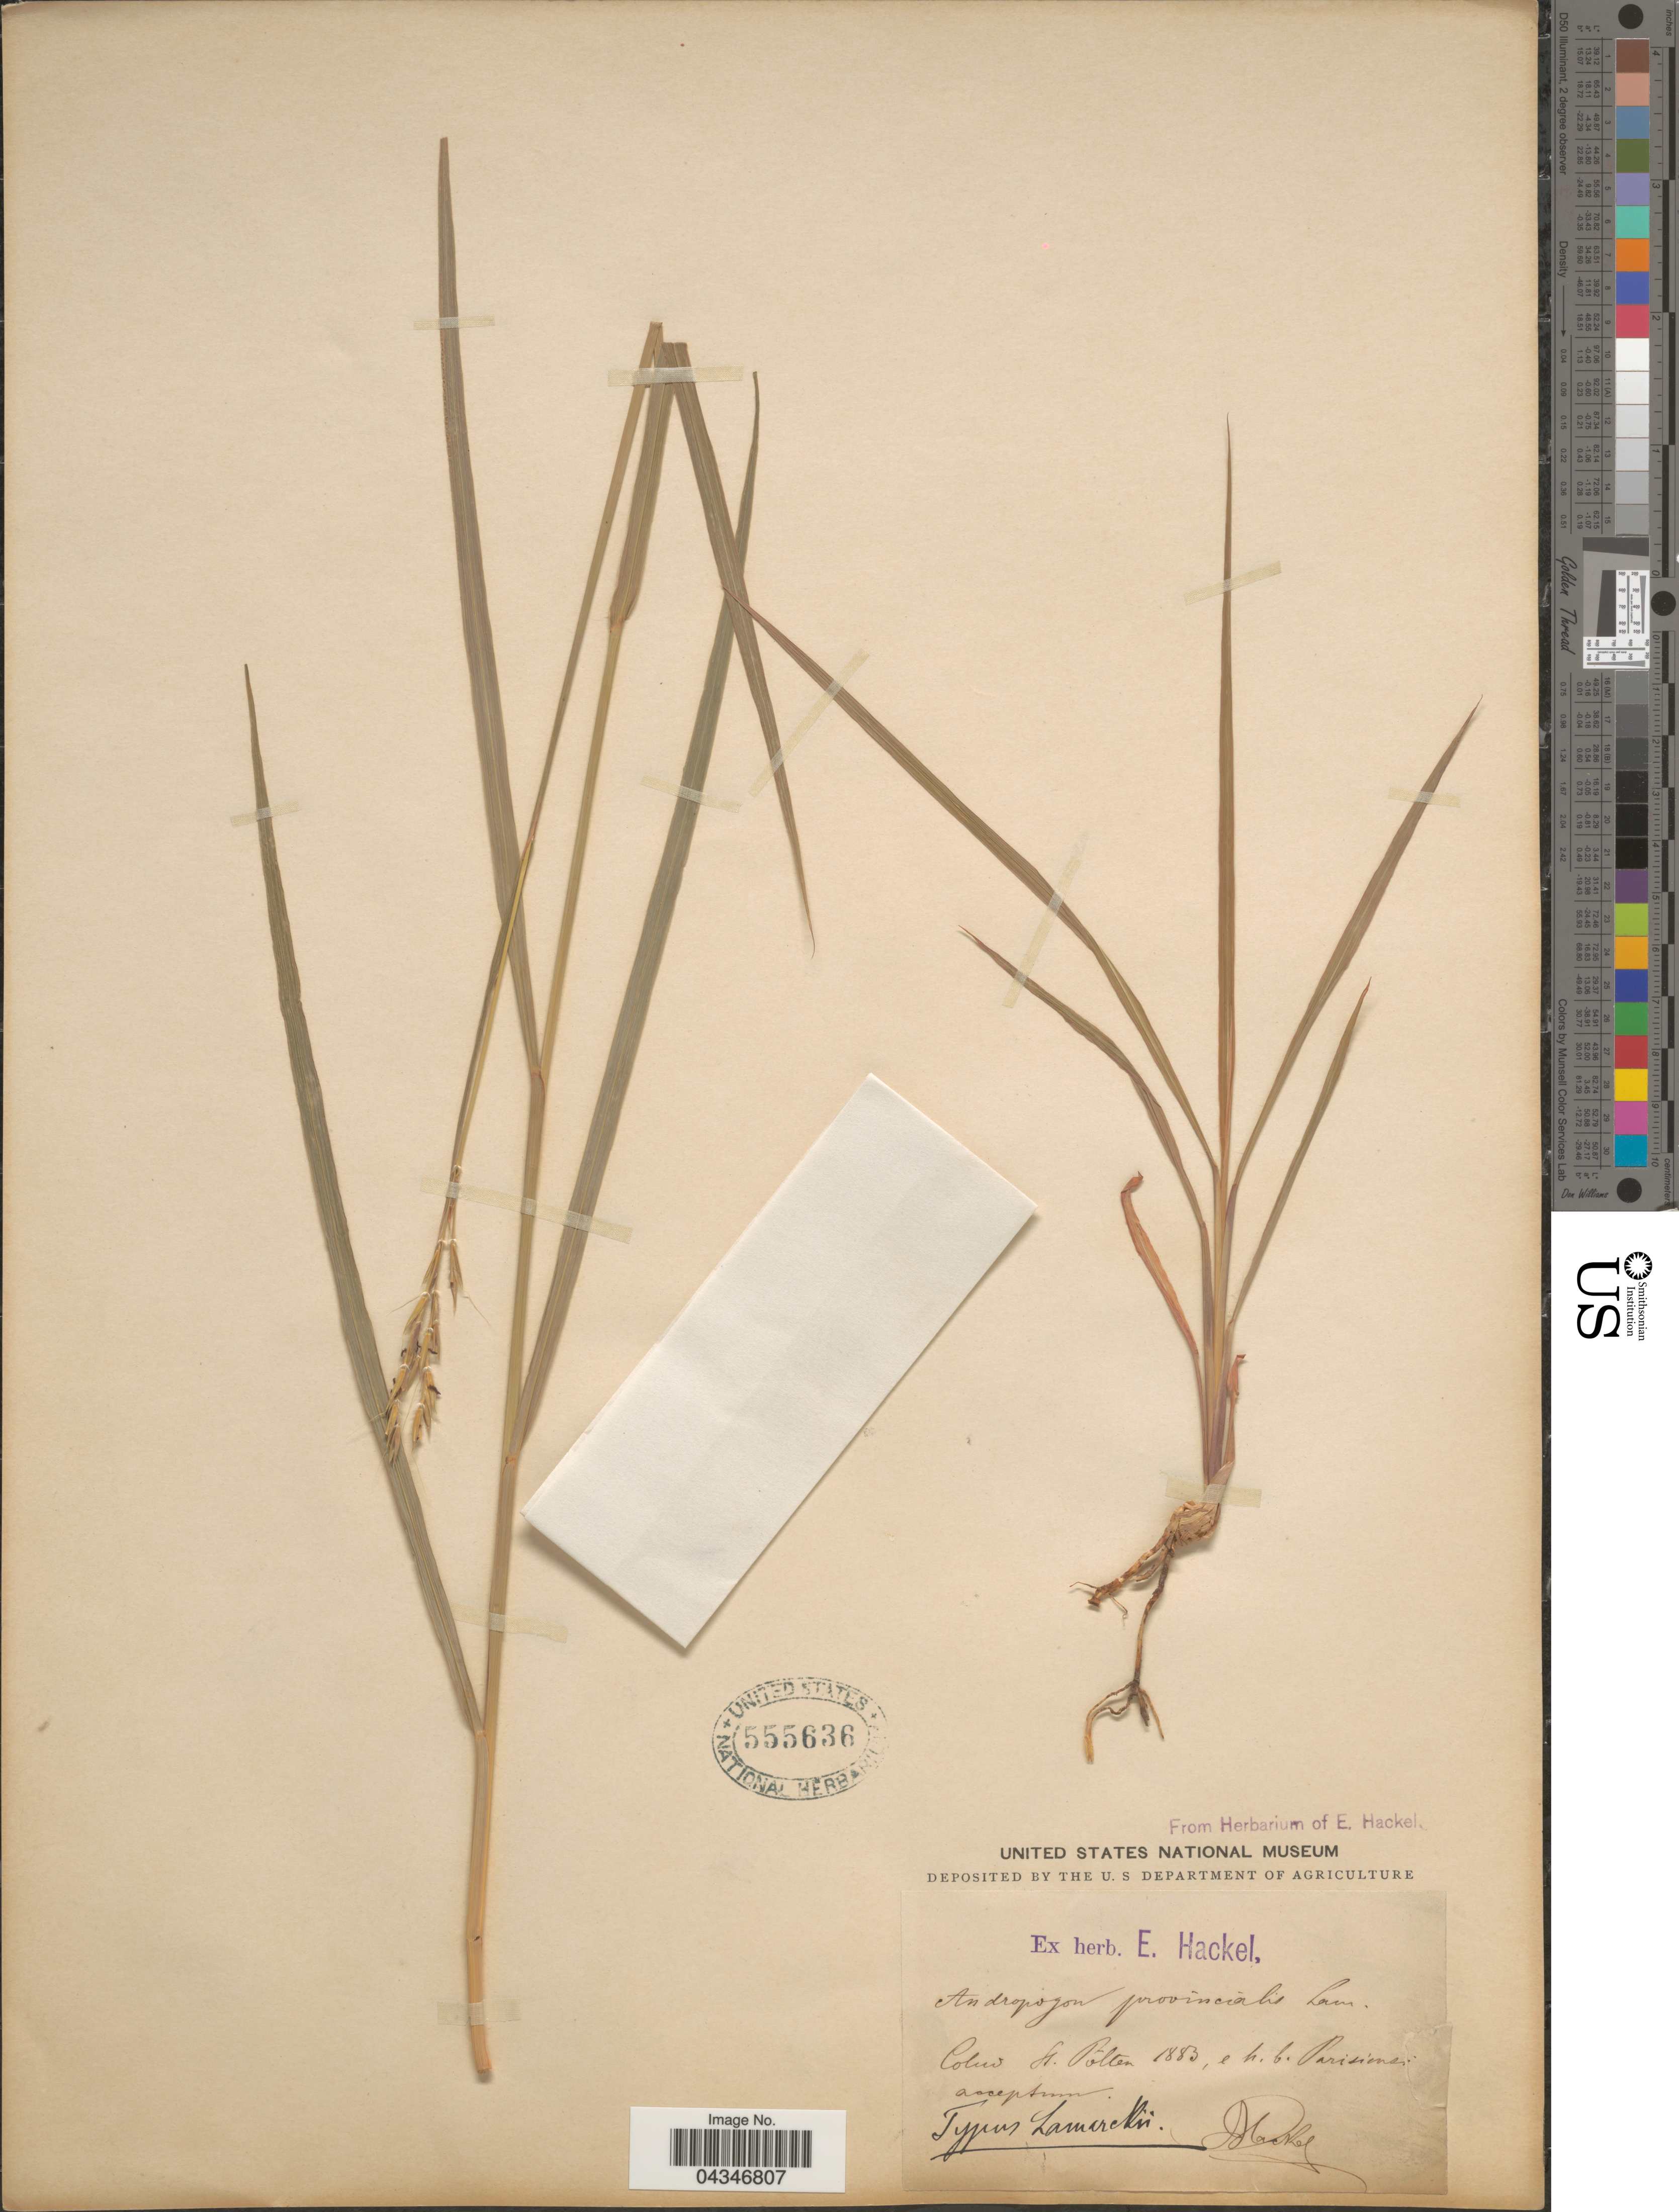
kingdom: Plantae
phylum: Tracheophyta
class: Liliopsida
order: Poales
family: Poaceae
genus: Andropogon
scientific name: Andropogon gerardii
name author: Vitman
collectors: S. Polten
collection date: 1883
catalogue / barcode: US 555636